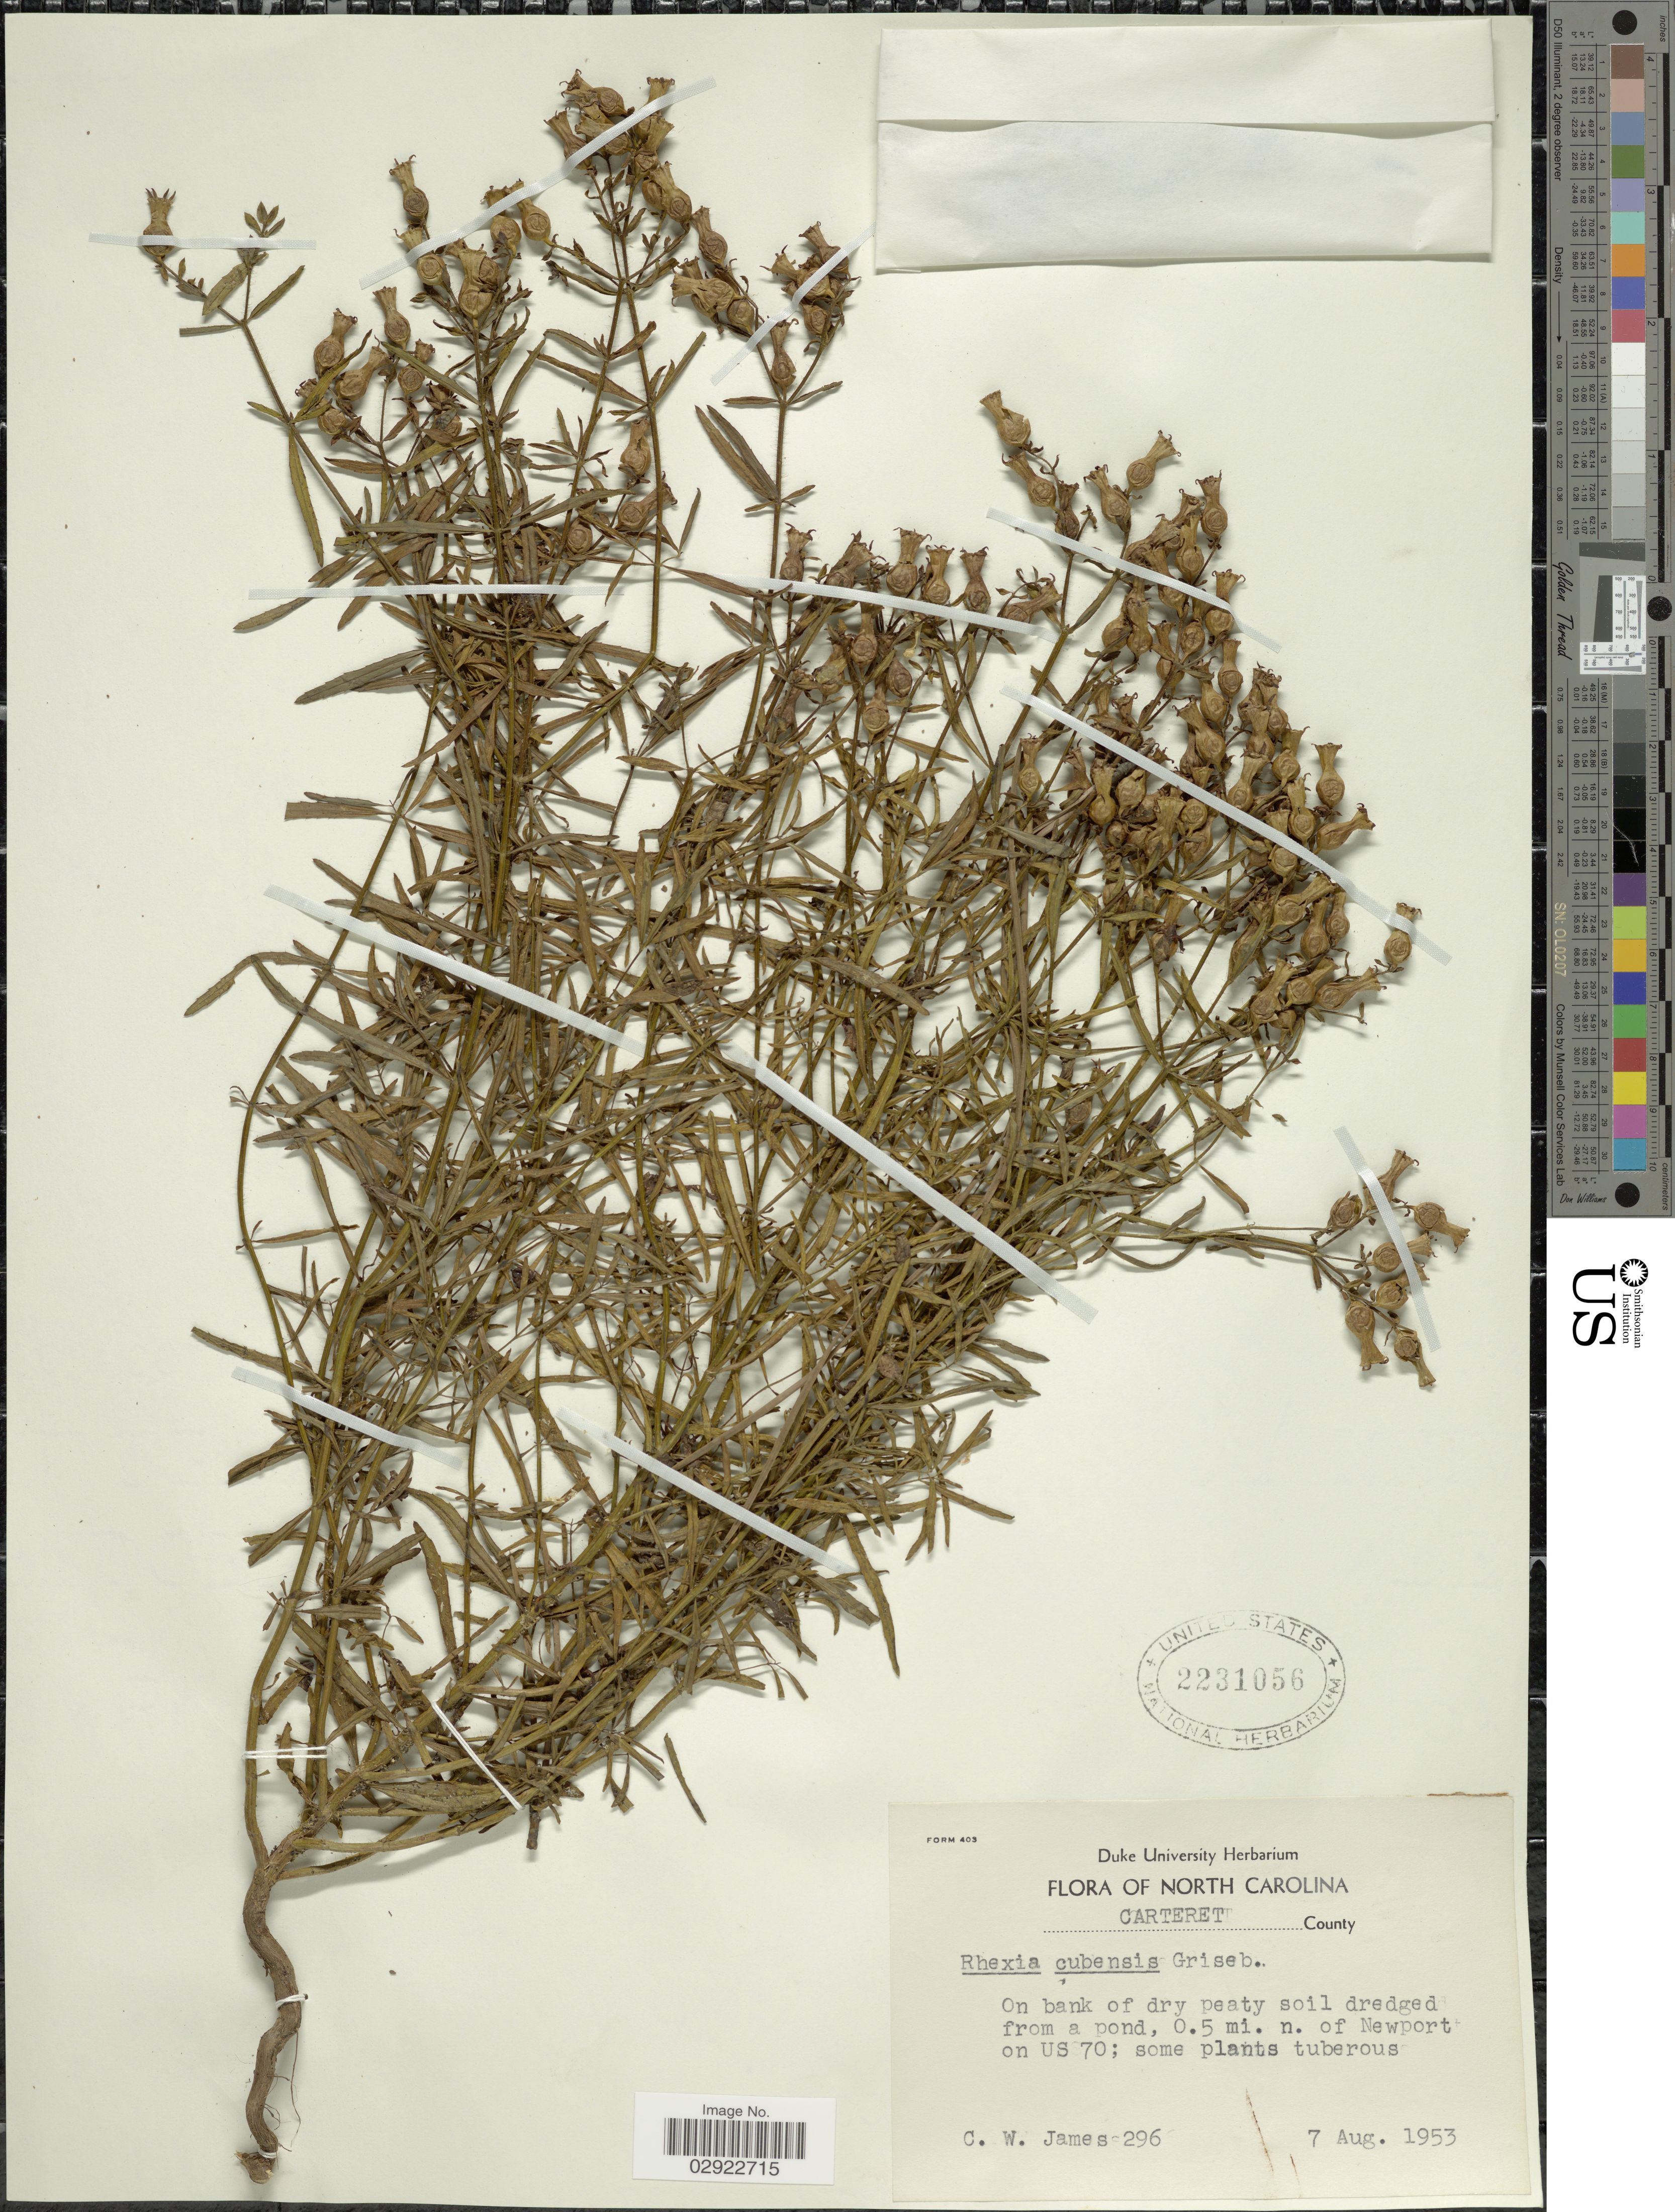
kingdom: Plantae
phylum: Tracheophyta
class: Magnoliopsida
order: Myrtales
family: Melastomataceae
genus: Rhexia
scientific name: Rhexia cubensis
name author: Griseb.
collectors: C. W. James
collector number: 296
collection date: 1953-08-07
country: United States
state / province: North Carolina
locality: Carteret County. On bank of dry peaty soil dredged from a pond, 0.5 mi. n. of Newport on US 70.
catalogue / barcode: US 2231056